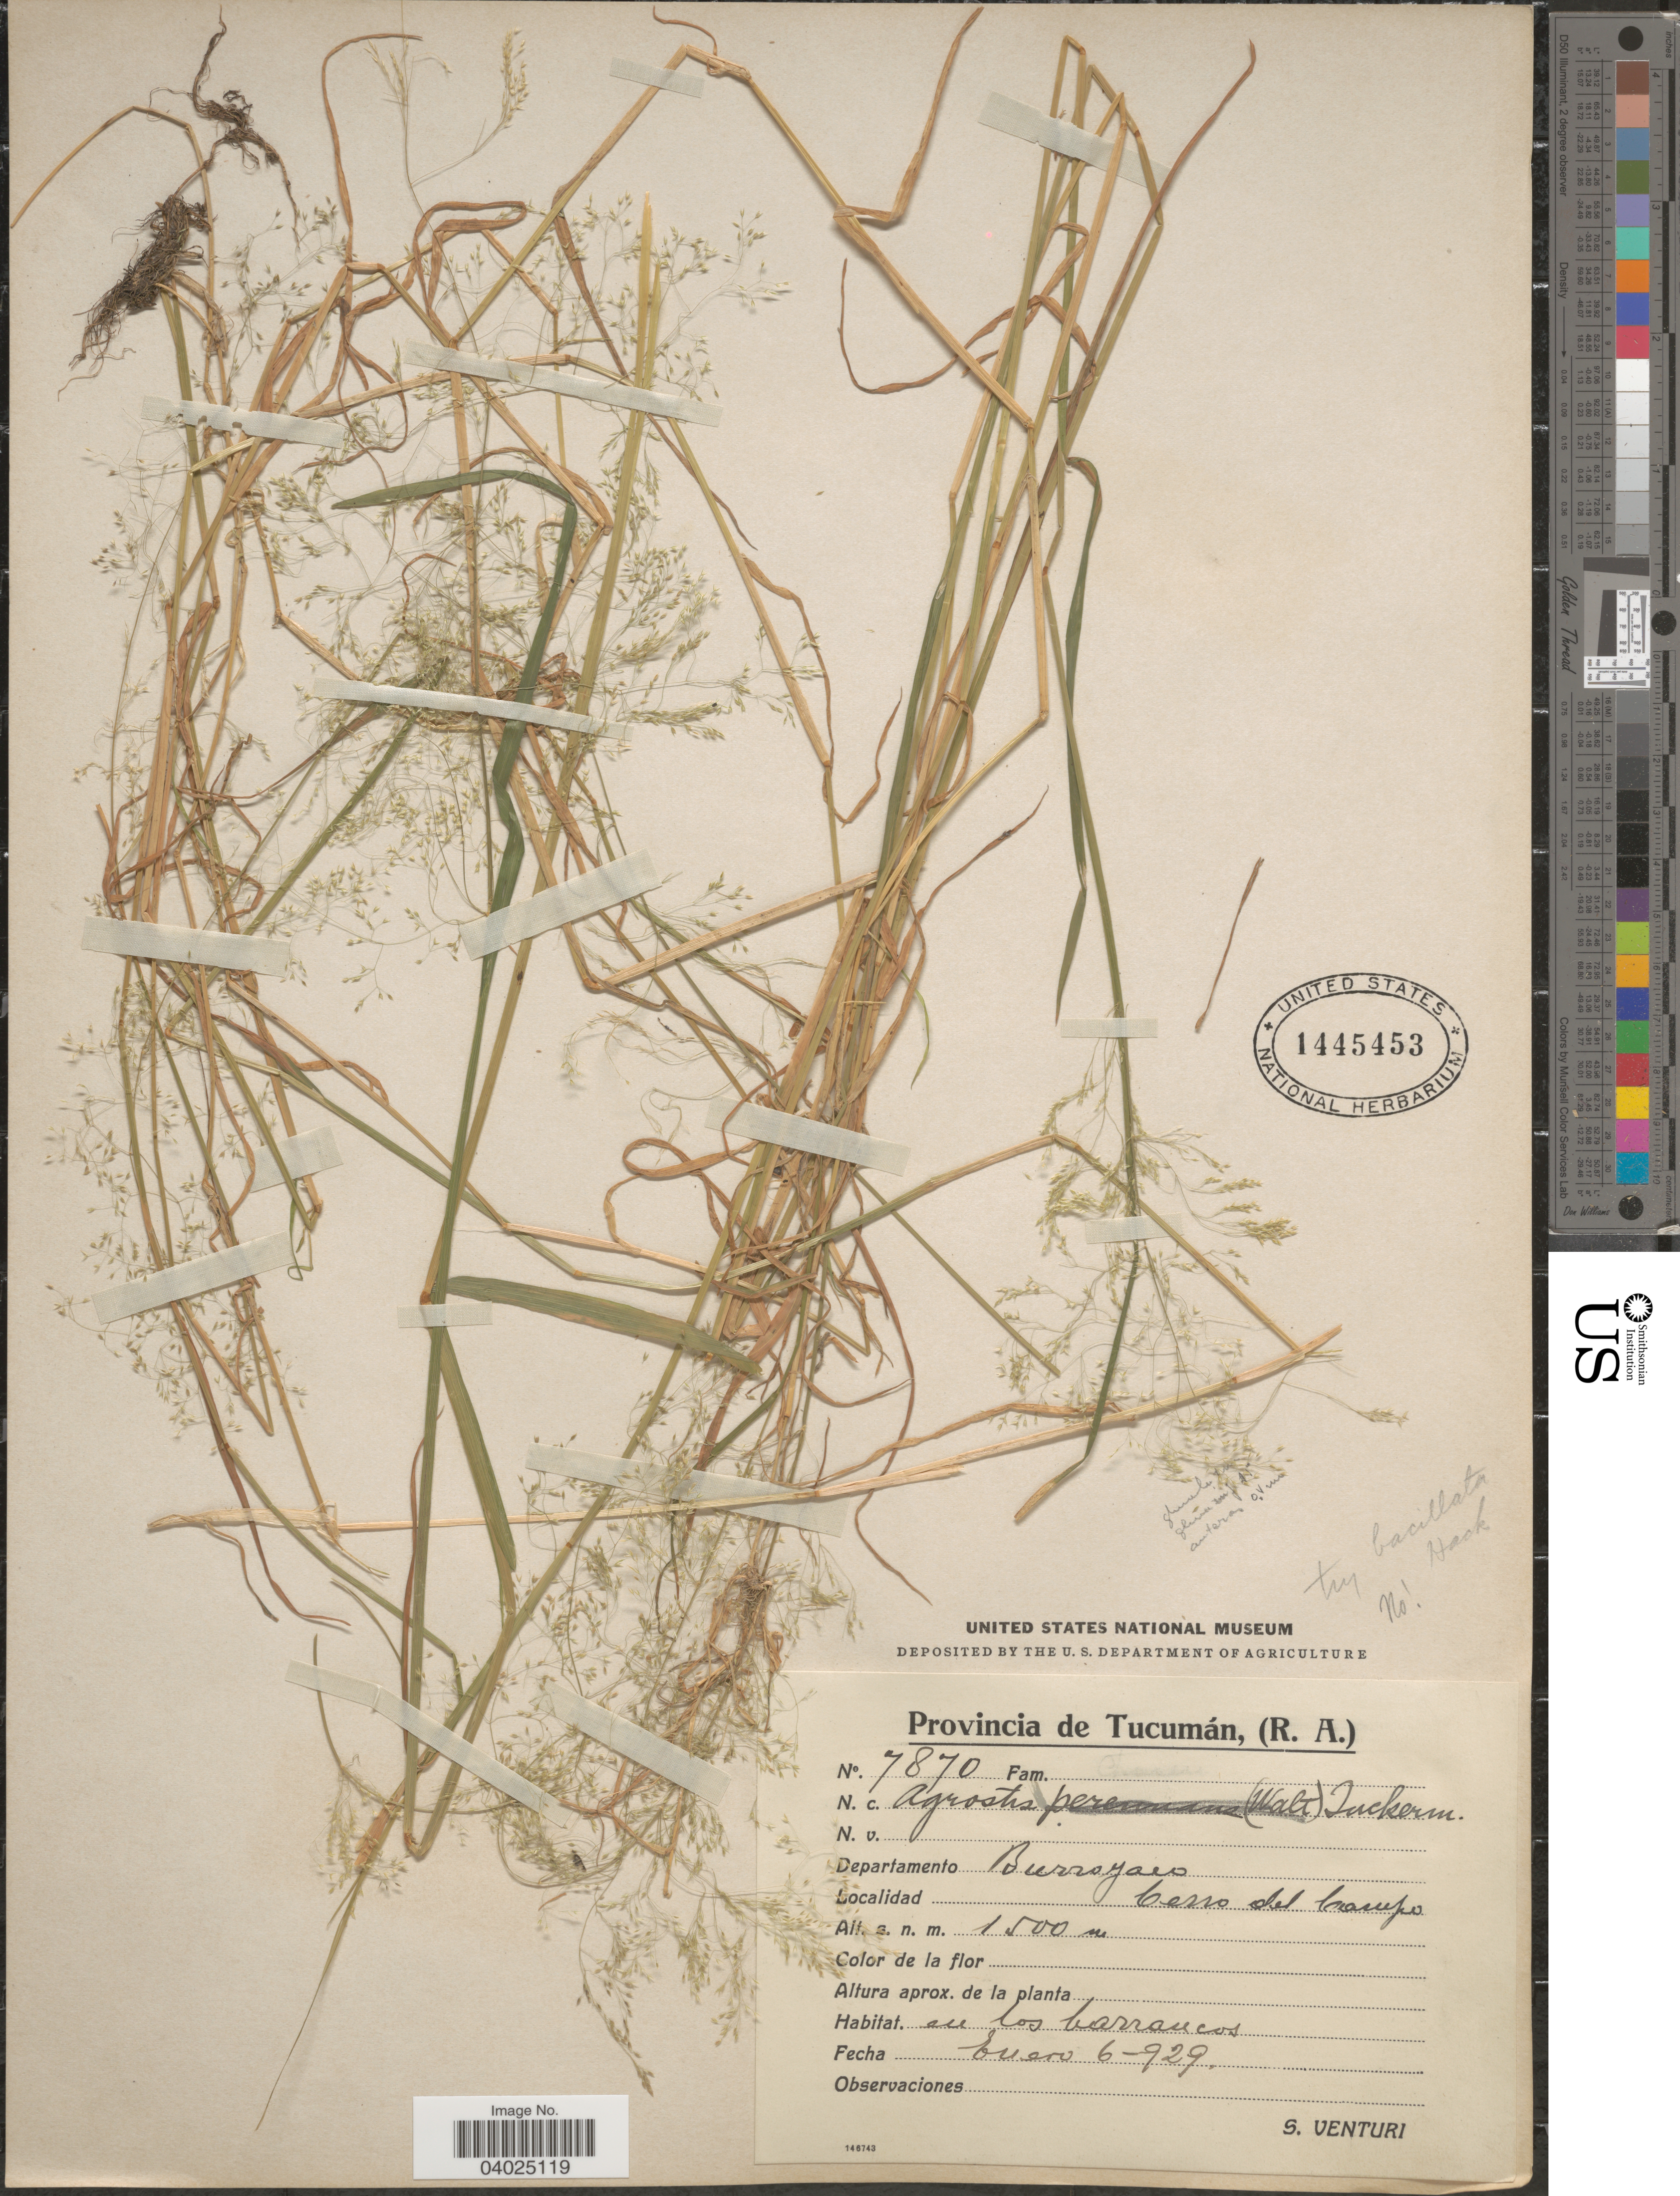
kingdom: Plantae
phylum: Tracheophyta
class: Liliopsida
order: Poales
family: Poaceae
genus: Agrostis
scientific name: Agrostis sp.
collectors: S. Venturi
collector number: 7870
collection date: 1929-01-06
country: Argentina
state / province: Tucuman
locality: Departamento Burruyacú. Cerro del Campo.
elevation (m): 1500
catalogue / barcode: US 1445453